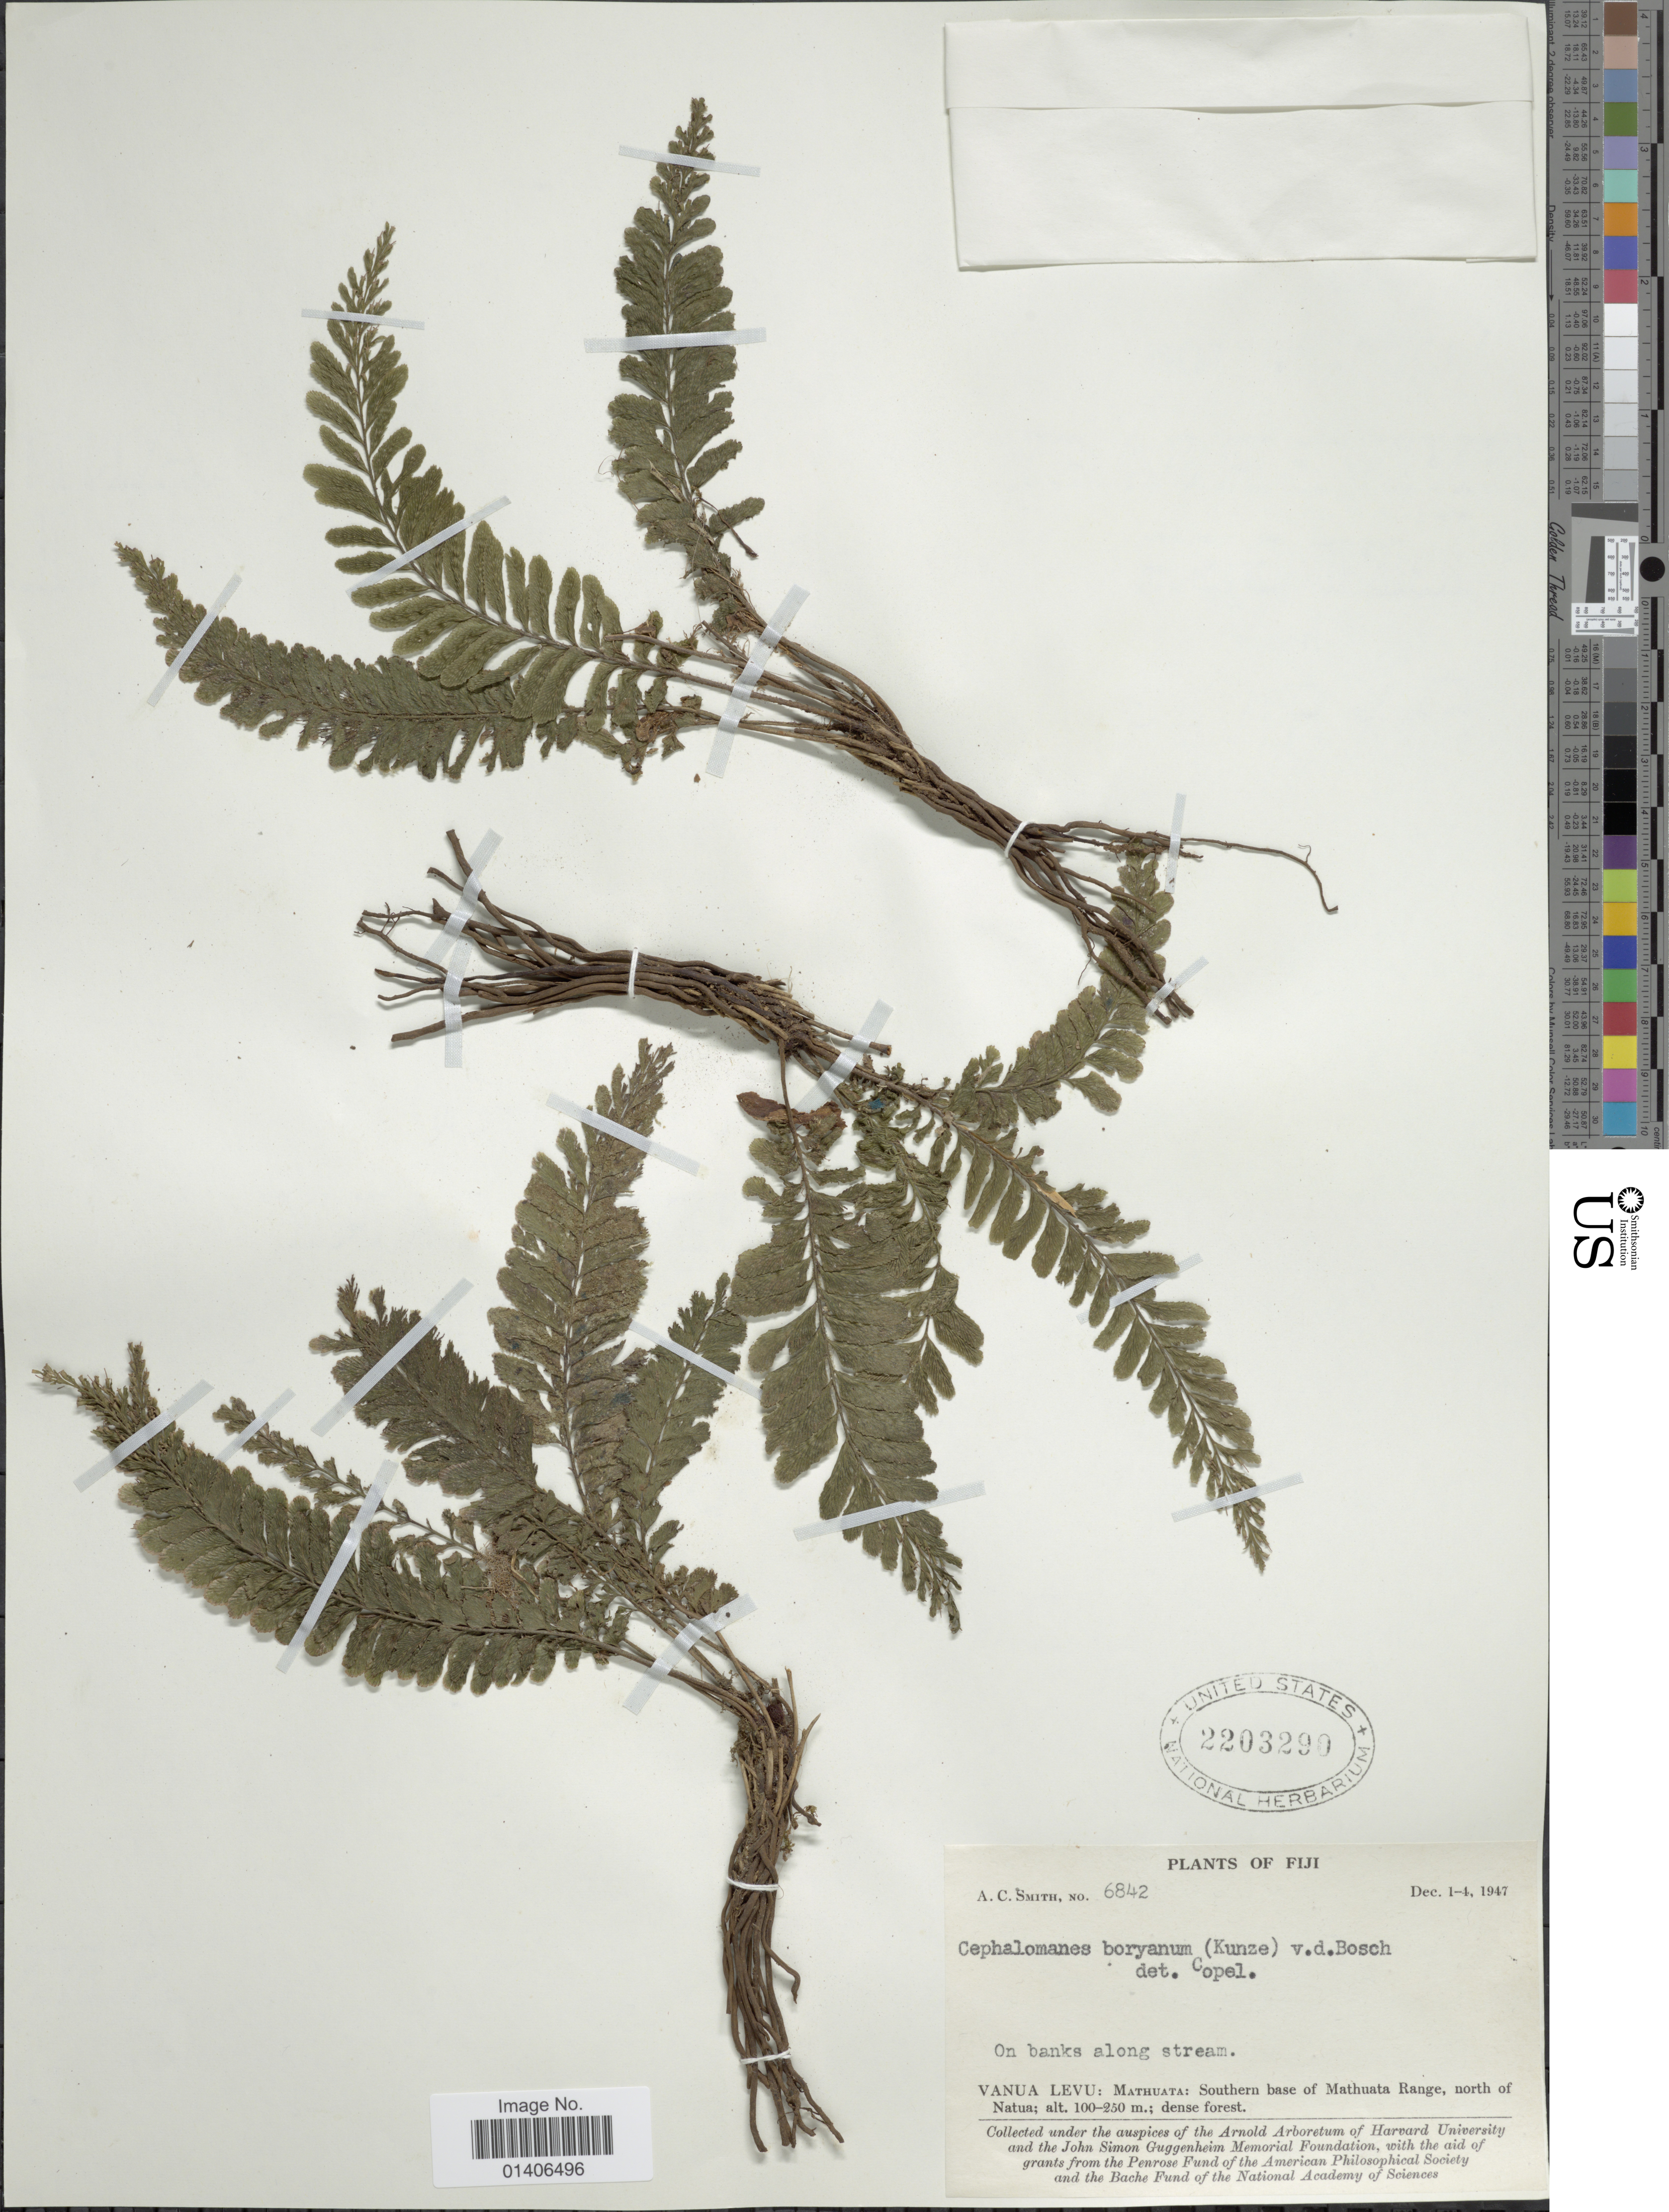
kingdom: Plantae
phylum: Tracheophyta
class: Polypodiopsida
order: Hymenophyllales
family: Hymenophyllaceae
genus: Cephalomanes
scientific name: Cephalomanes atrovirens subsp. boryanum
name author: (Kunze) K. Iwats.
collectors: A. C. Smith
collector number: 6842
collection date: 1947-12-01/1947-12-04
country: Fiji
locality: Vanua Levu: Mathuata: Southern base of Mathuata Range, north Natua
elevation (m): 100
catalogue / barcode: US 2203290